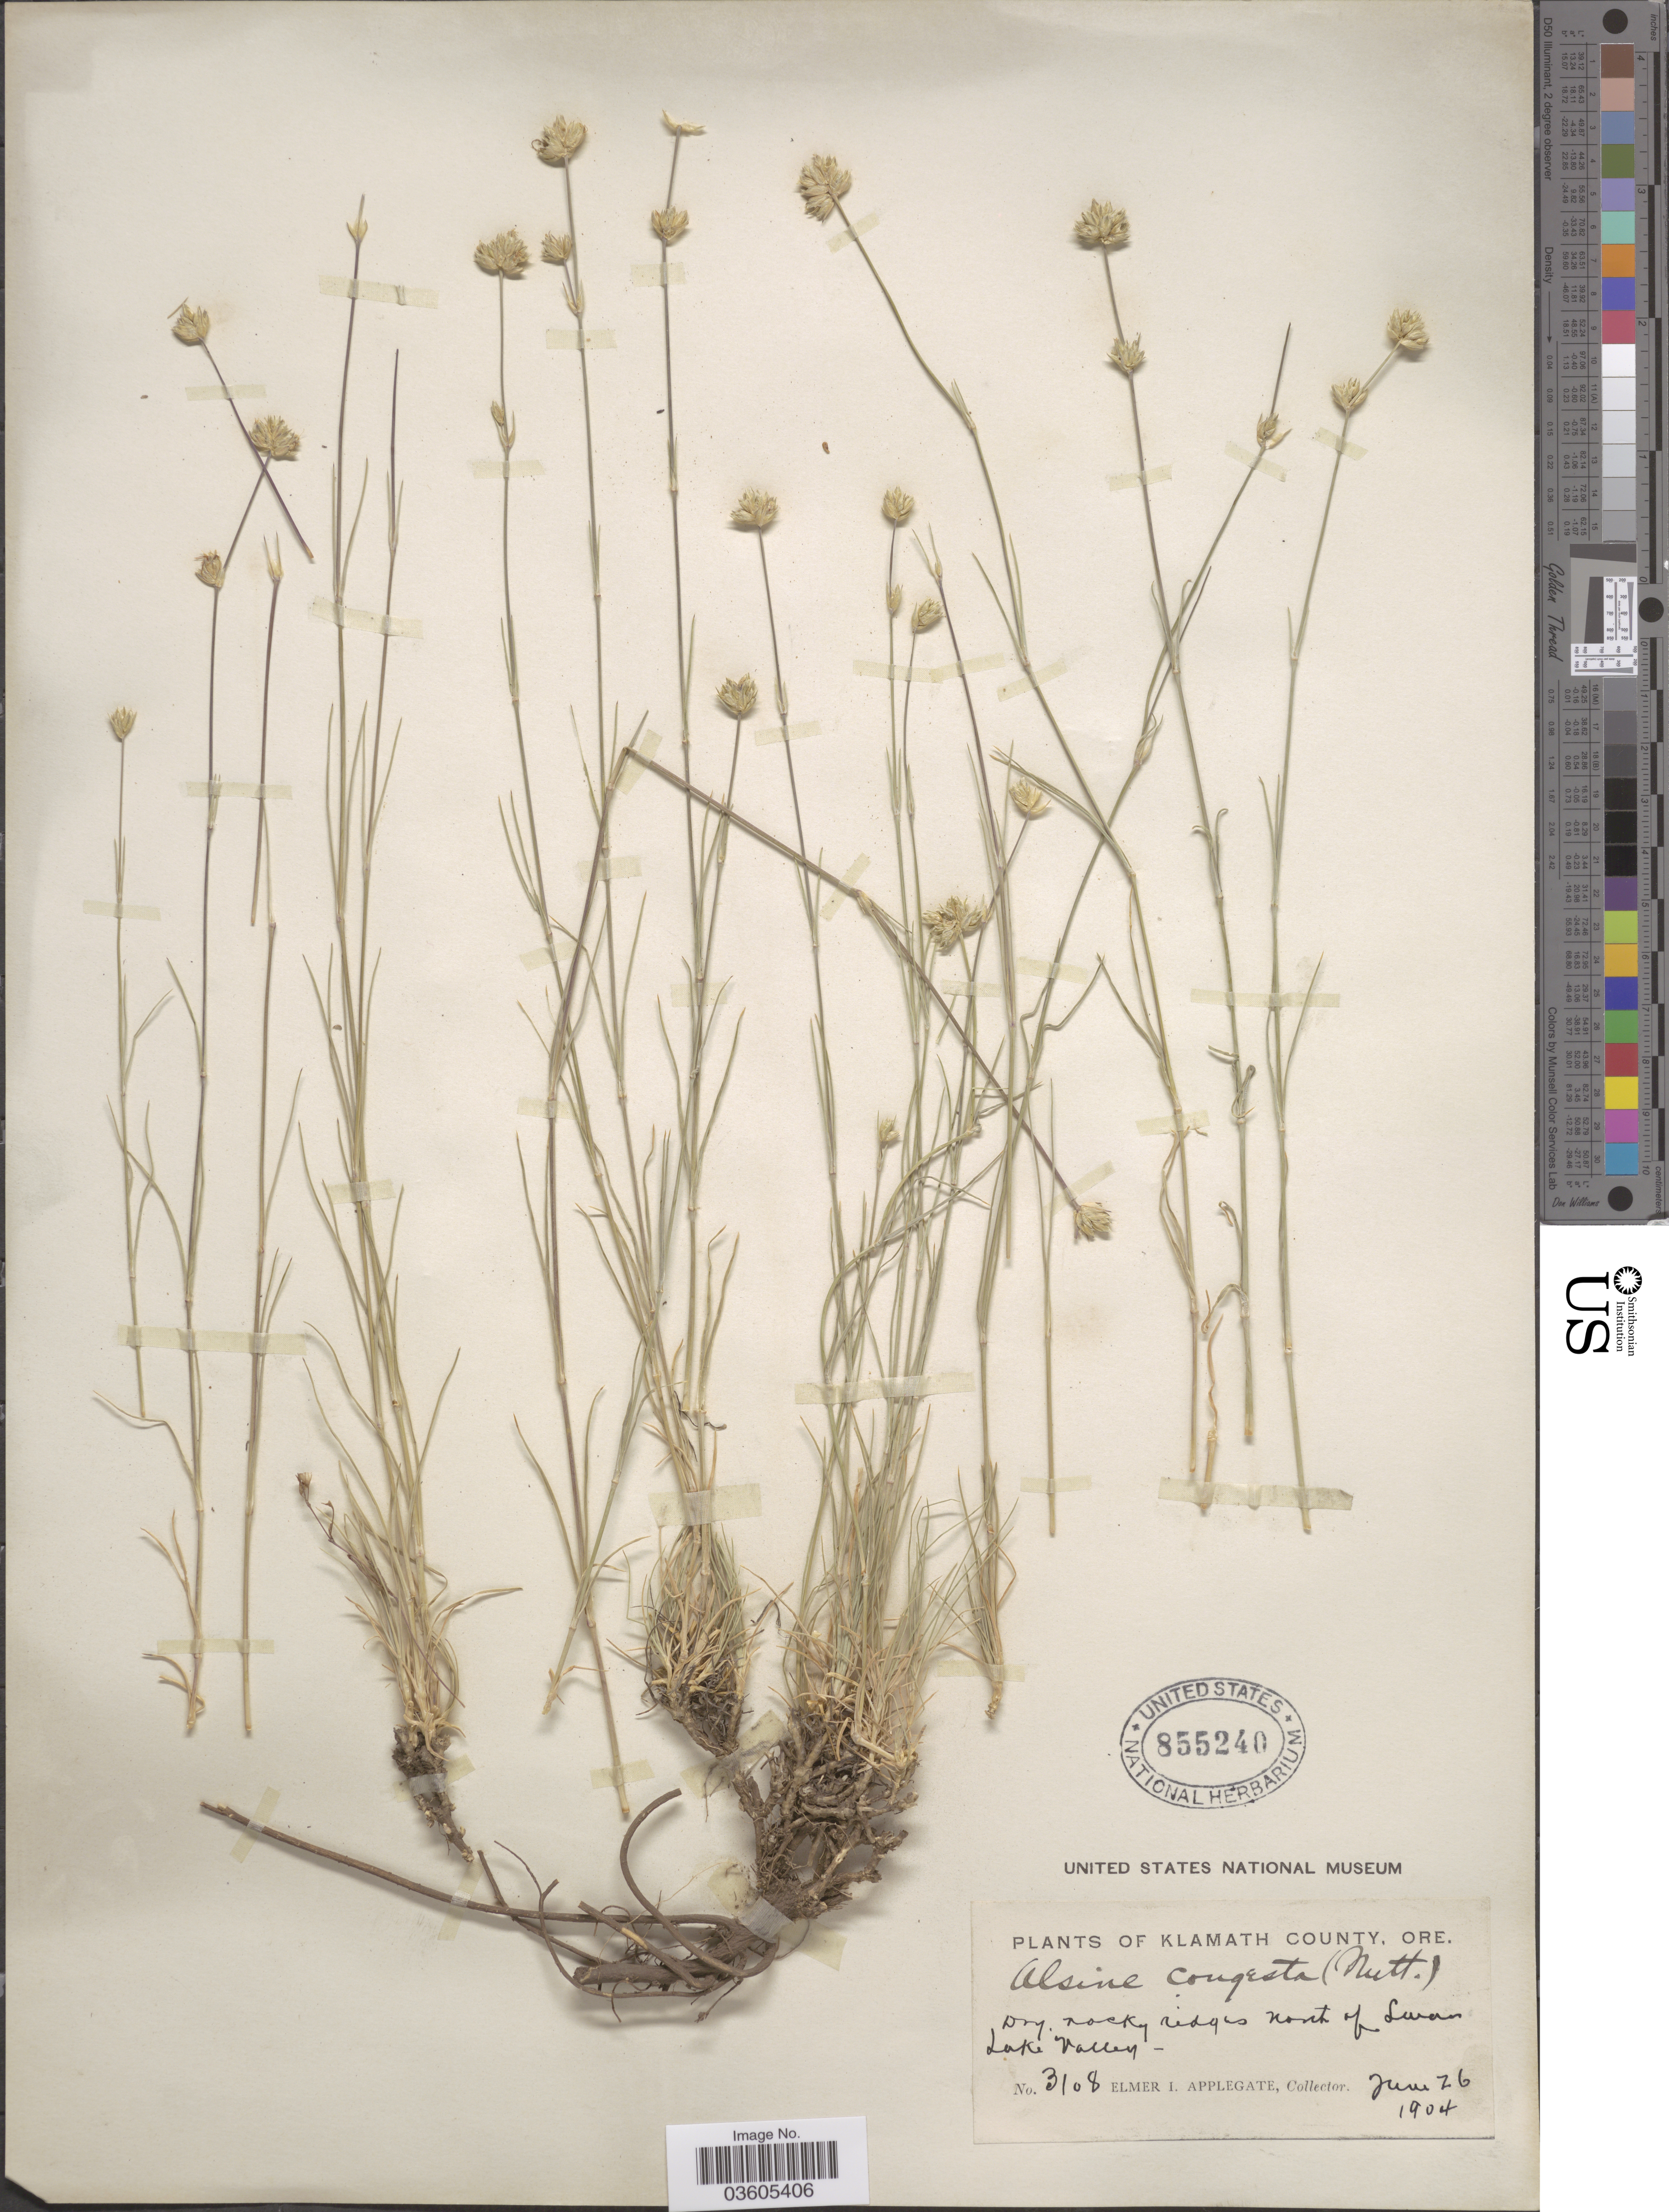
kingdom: Plantae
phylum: Tracheophyta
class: Magnoliopsida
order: Caryophyllales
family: Caryophyllaceae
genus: Eremogone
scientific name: Eremogone congesta var. congesta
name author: (Nutt.) Ikonn.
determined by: Strong, Mark T., (BOT), Smithsonian Institution - National Museum of Natural History (UNITED STATES)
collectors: E. I. Applegate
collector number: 3108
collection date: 1904-06-26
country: United States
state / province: Oregon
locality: Klamath County. North of Swan Lake Valley.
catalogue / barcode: US 855240